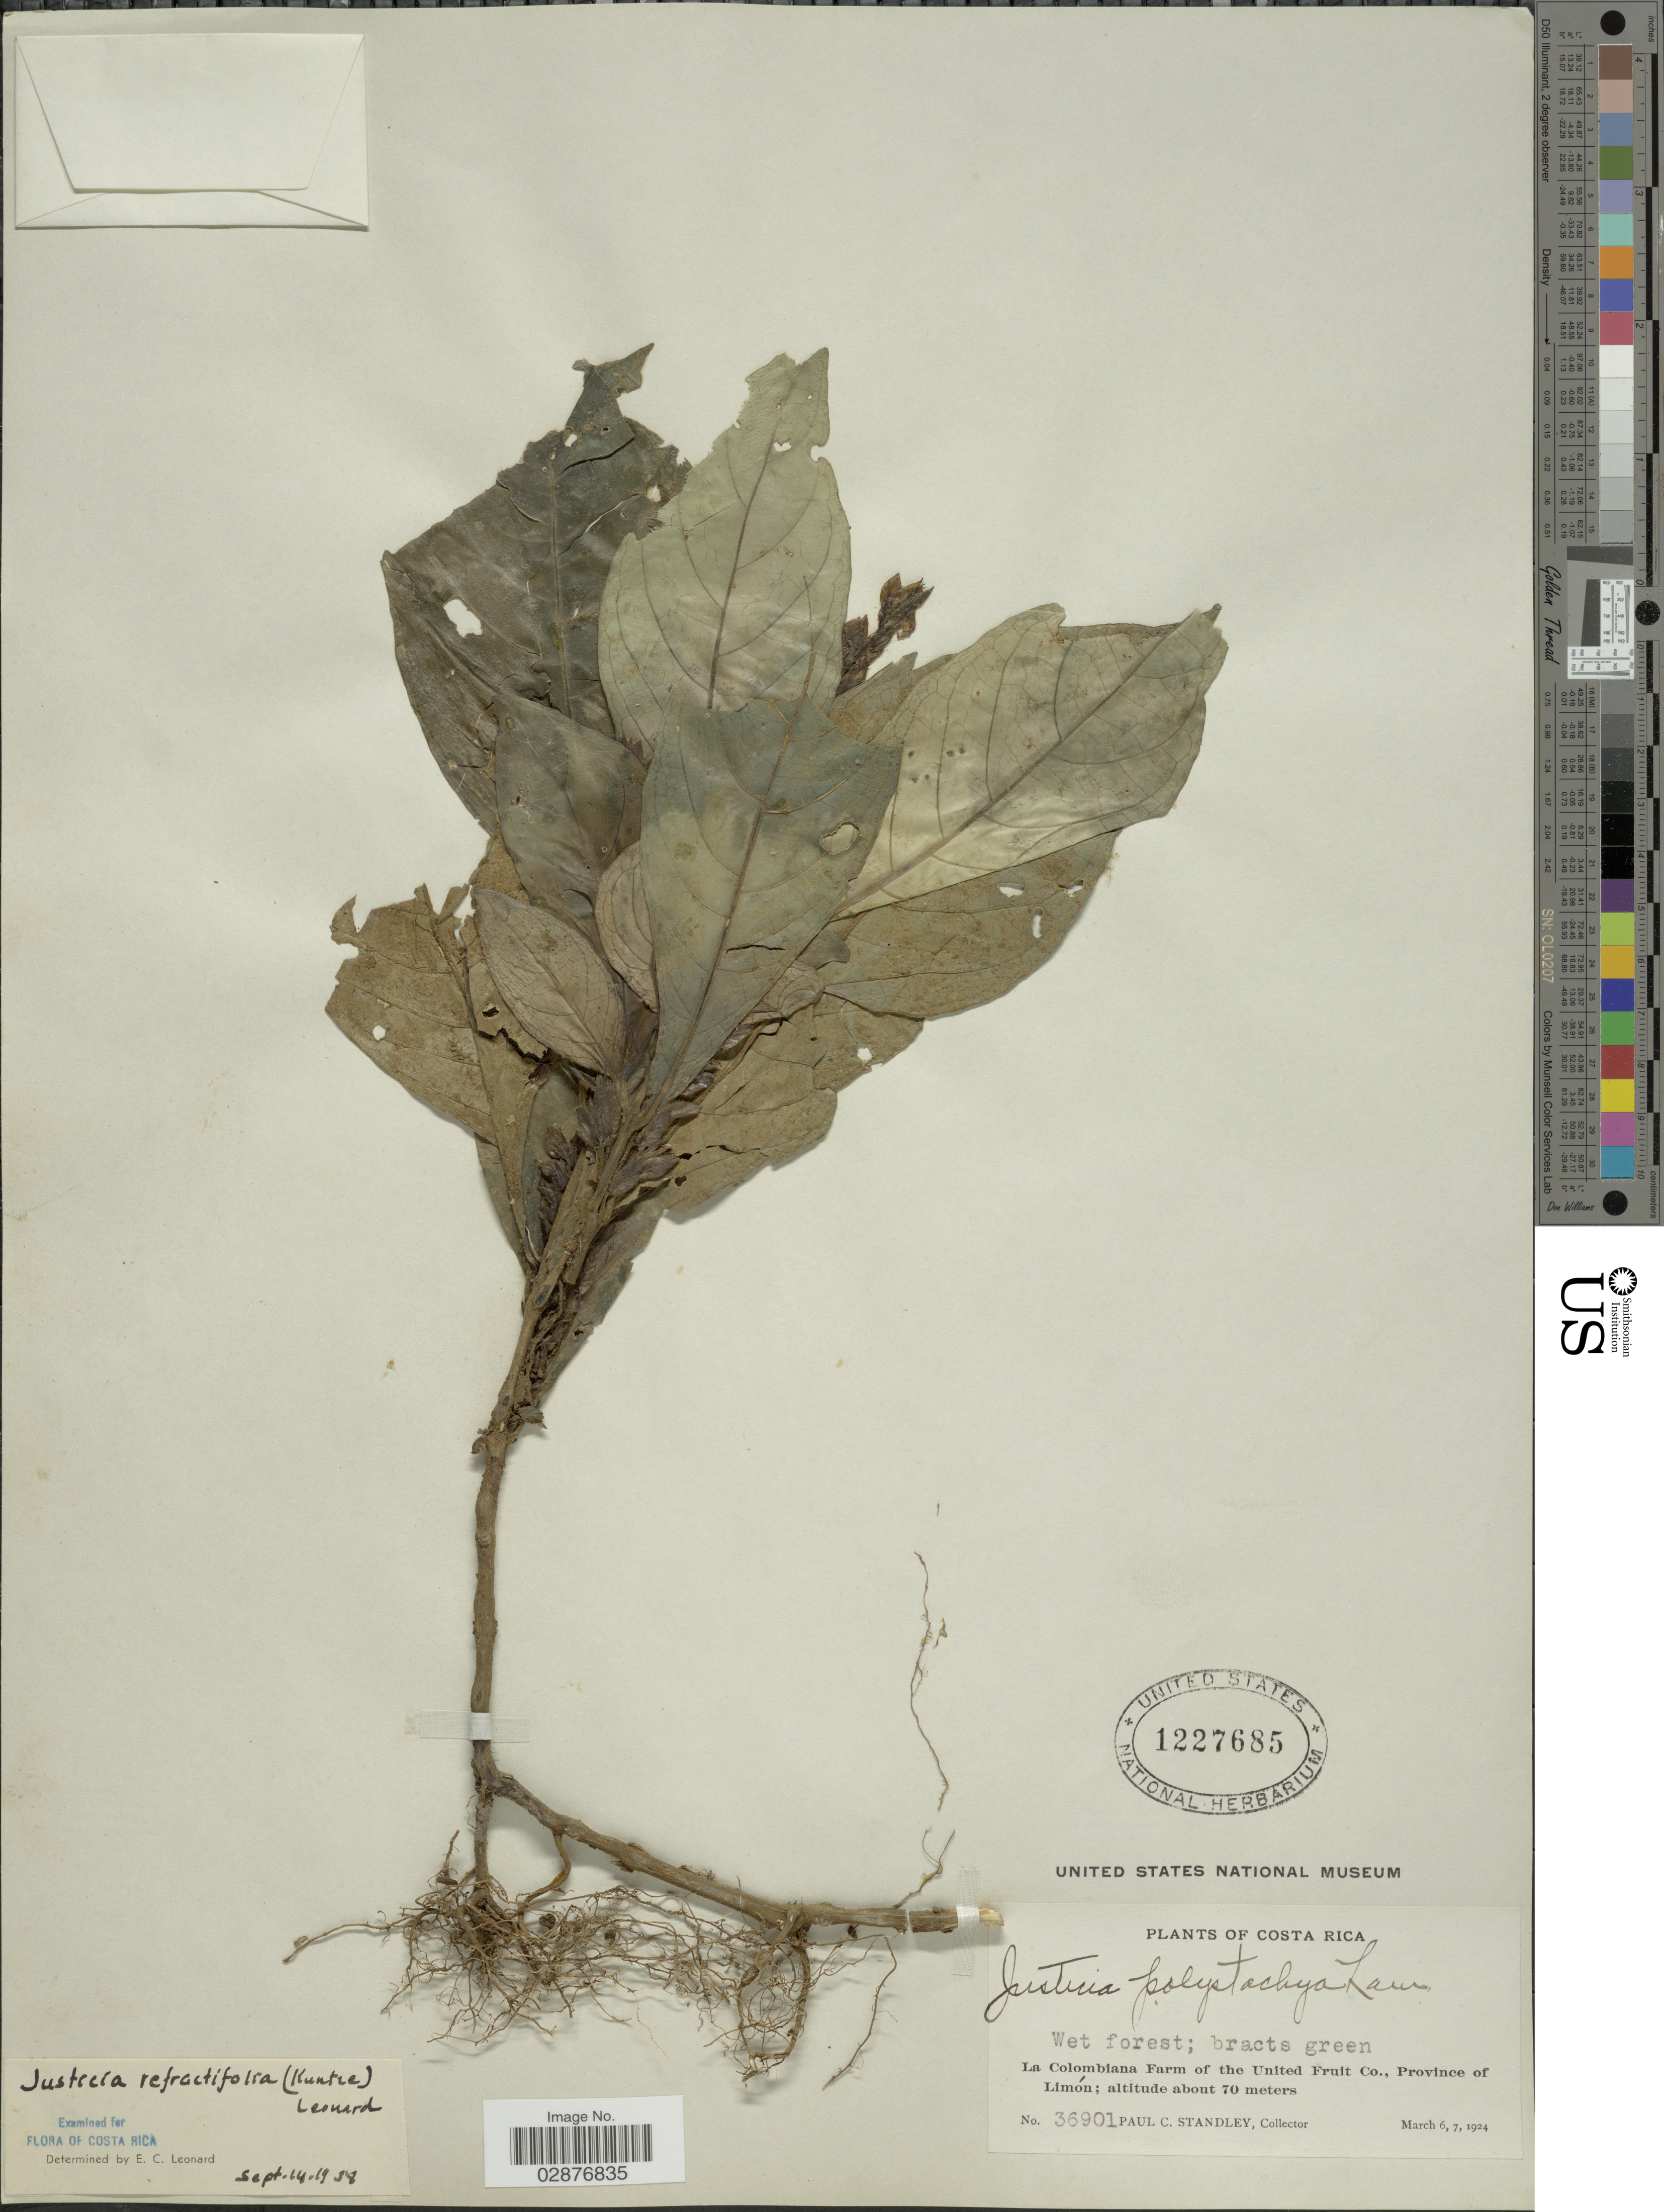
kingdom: Plantae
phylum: Tracheophyta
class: Magnoliopsida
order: Lamiales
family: Acanthaceae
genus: Justicia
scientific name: Justicia refractifolia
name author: (Kuntze) Leonard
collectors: P. C. Standley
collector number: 36901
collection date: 1924-03-06/1924-03-07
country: Costa Rica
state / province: Limón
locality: La Colombiana Farm of the United Fruit Co.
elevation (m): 70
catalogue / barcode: US 1227685